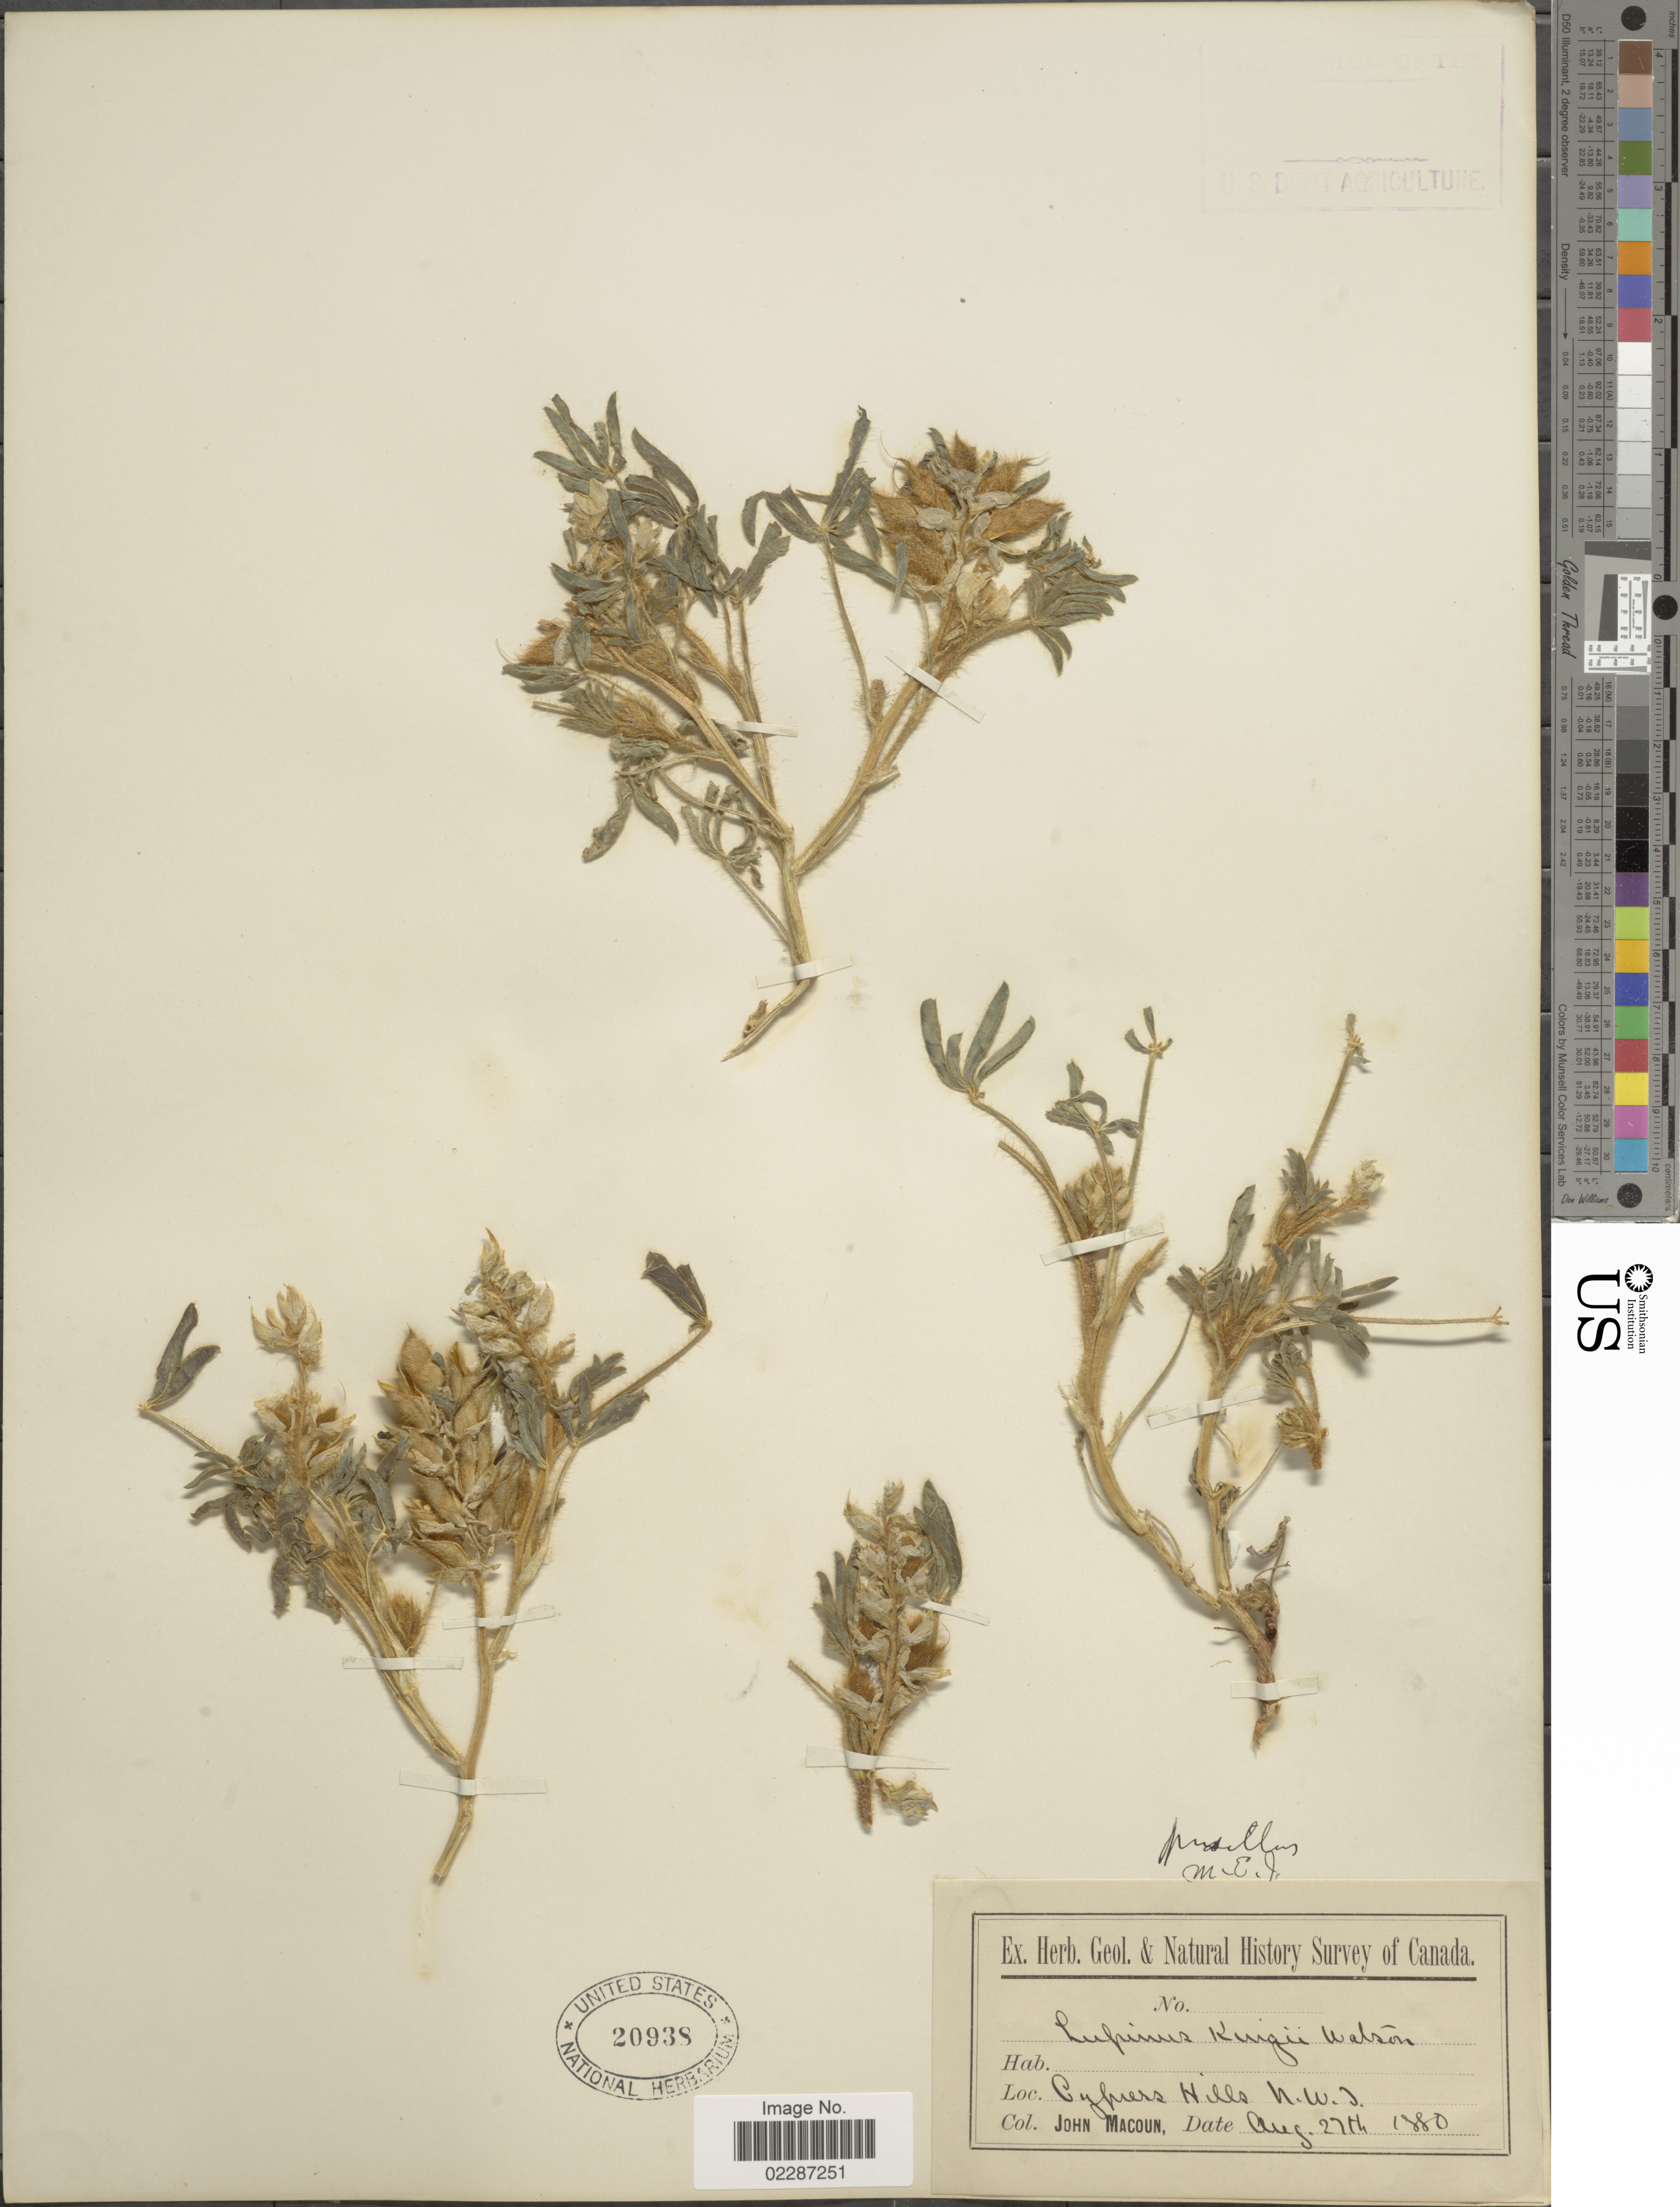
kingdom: Plantae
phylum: Tracheophyta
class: Magnoliopsida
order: Fabales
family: Fabaceae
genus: Lupinus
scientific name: Lupinus pusillus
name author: Pursh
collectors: J. Macoun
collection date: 1880-08-27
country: Canada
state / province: Alberta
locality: Cypress Hills N.W.T.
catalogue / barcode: US 20938